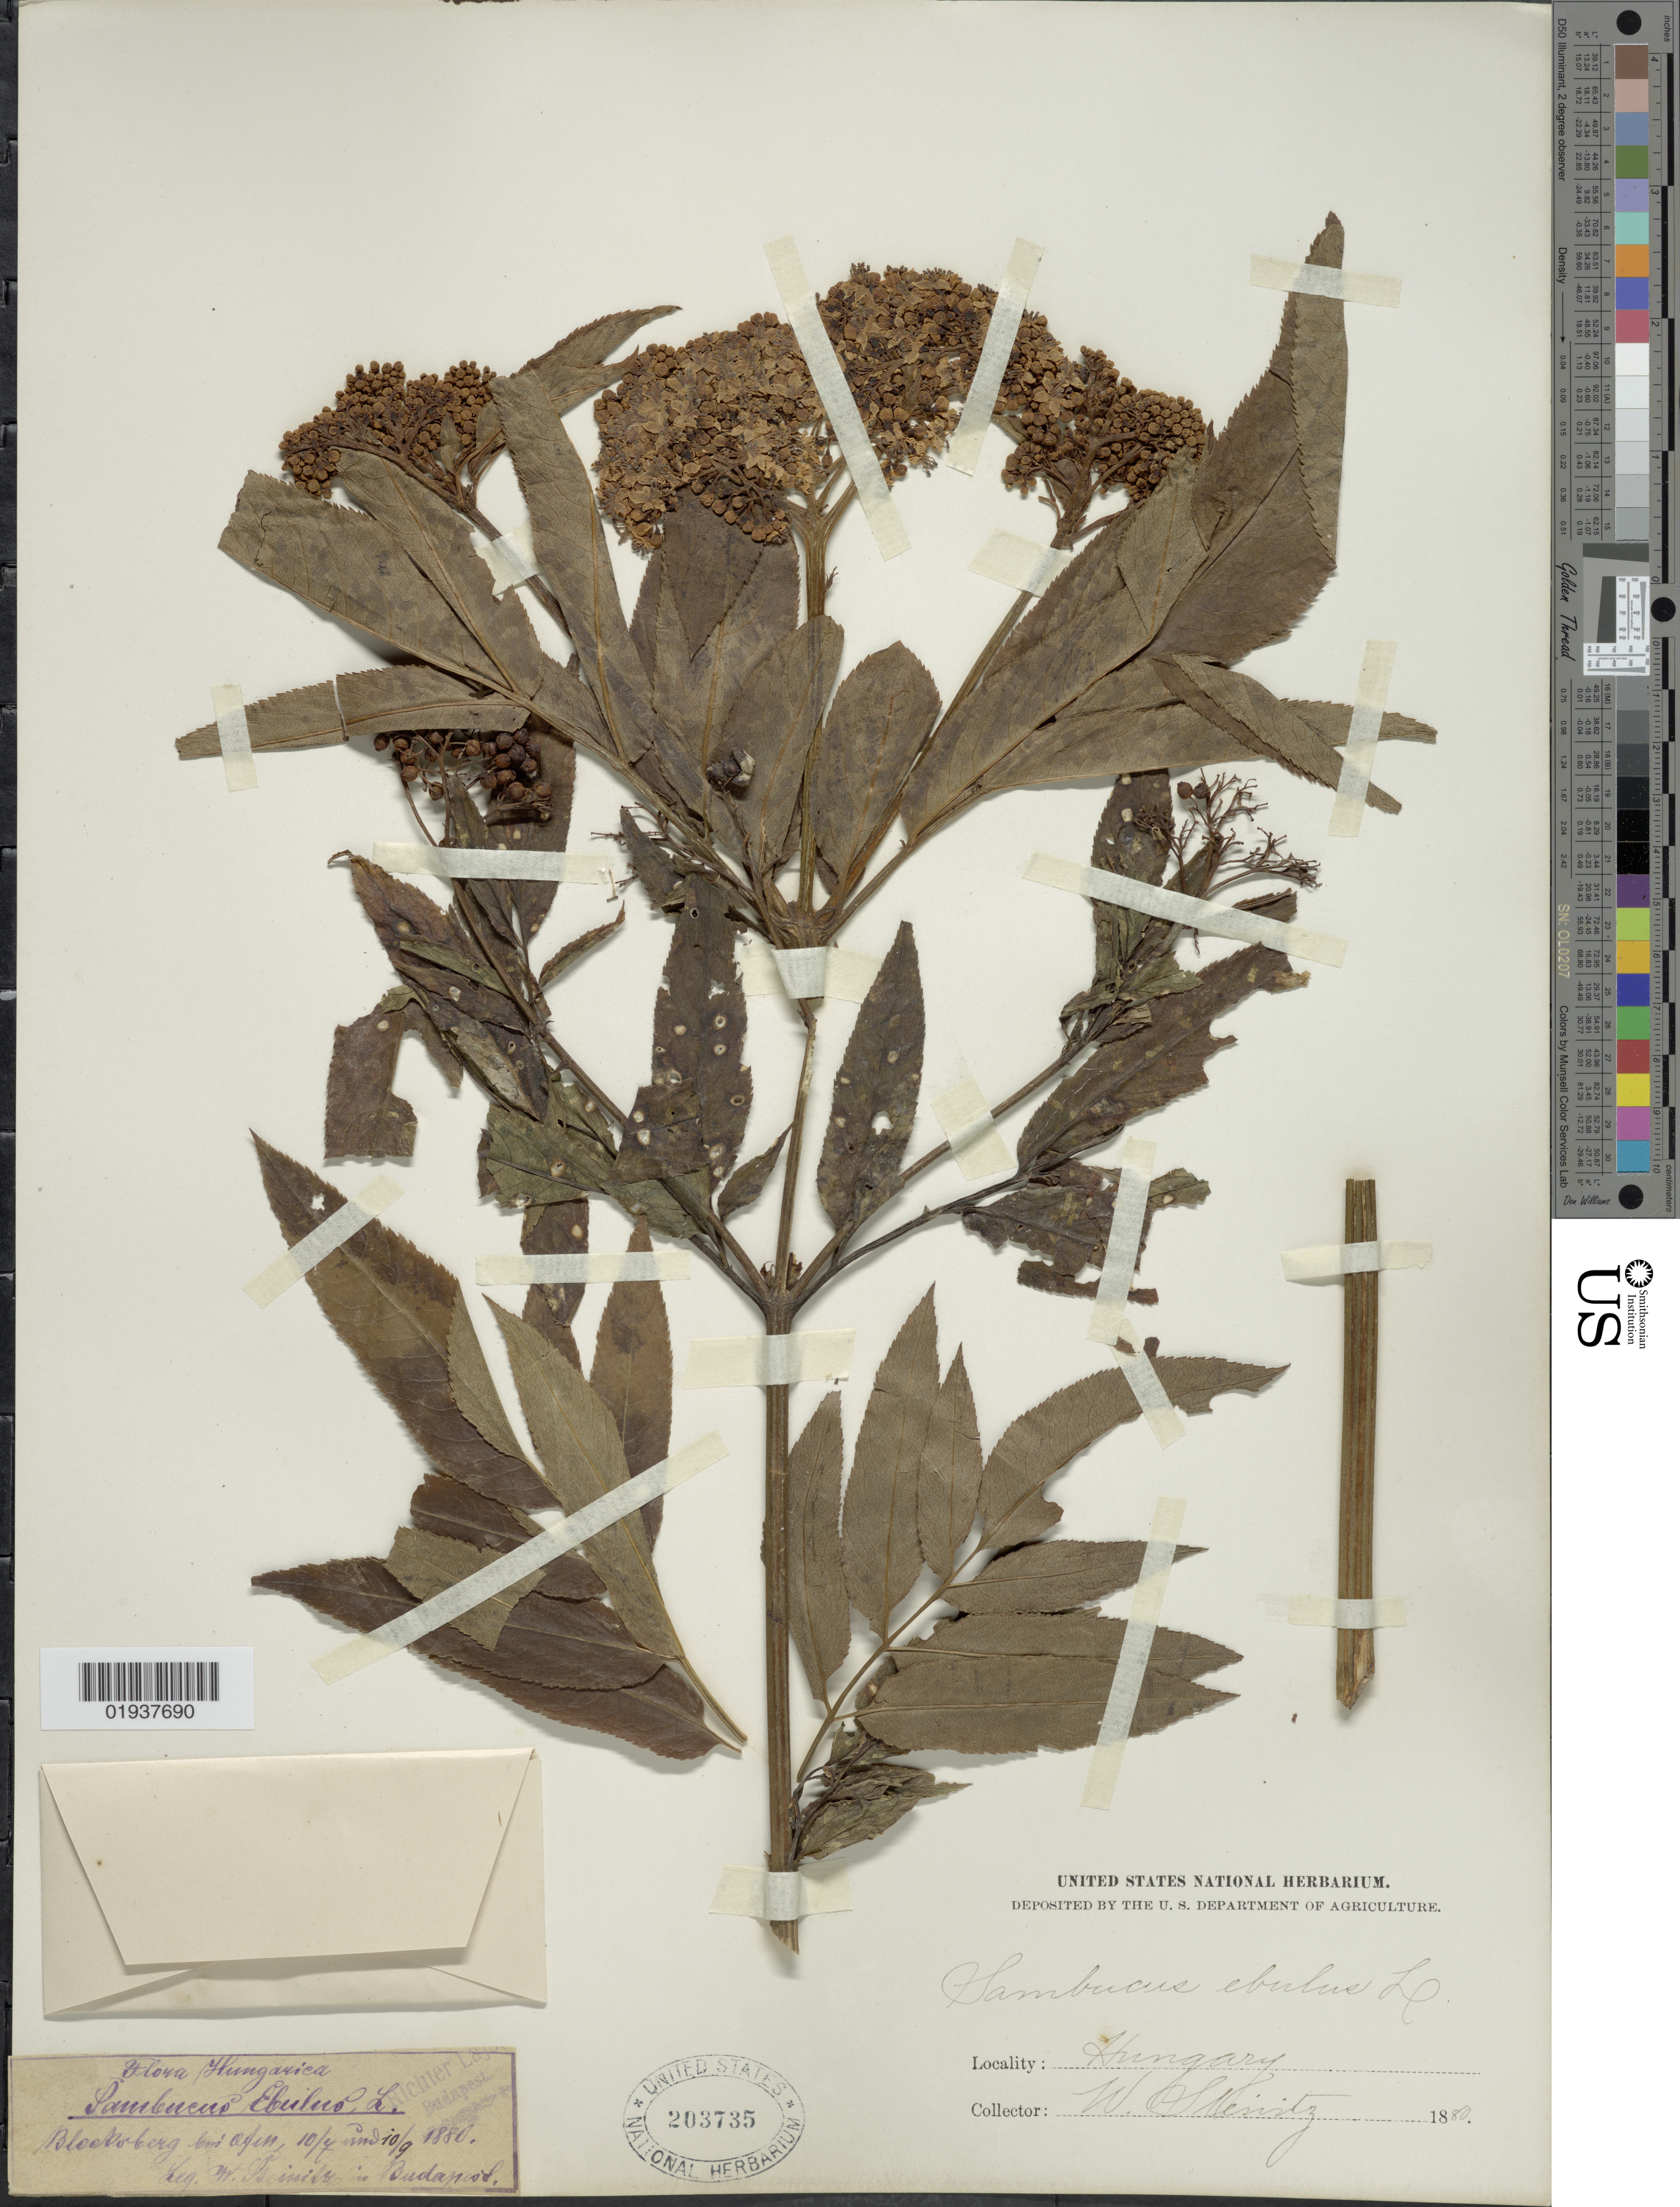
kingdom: Plantae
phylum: Tracheophyta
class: Magnoliopsida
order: Dipsacales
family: Viburnaceae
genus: Sambucus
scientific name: Sambucus ebulus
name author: L.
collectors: W. Steinitz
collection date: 1880-07-10/1880-09-10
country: Hungary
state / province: Budapest, Capital District of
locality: Blockoberg bois afen [interpreted]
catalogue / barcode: US 203735